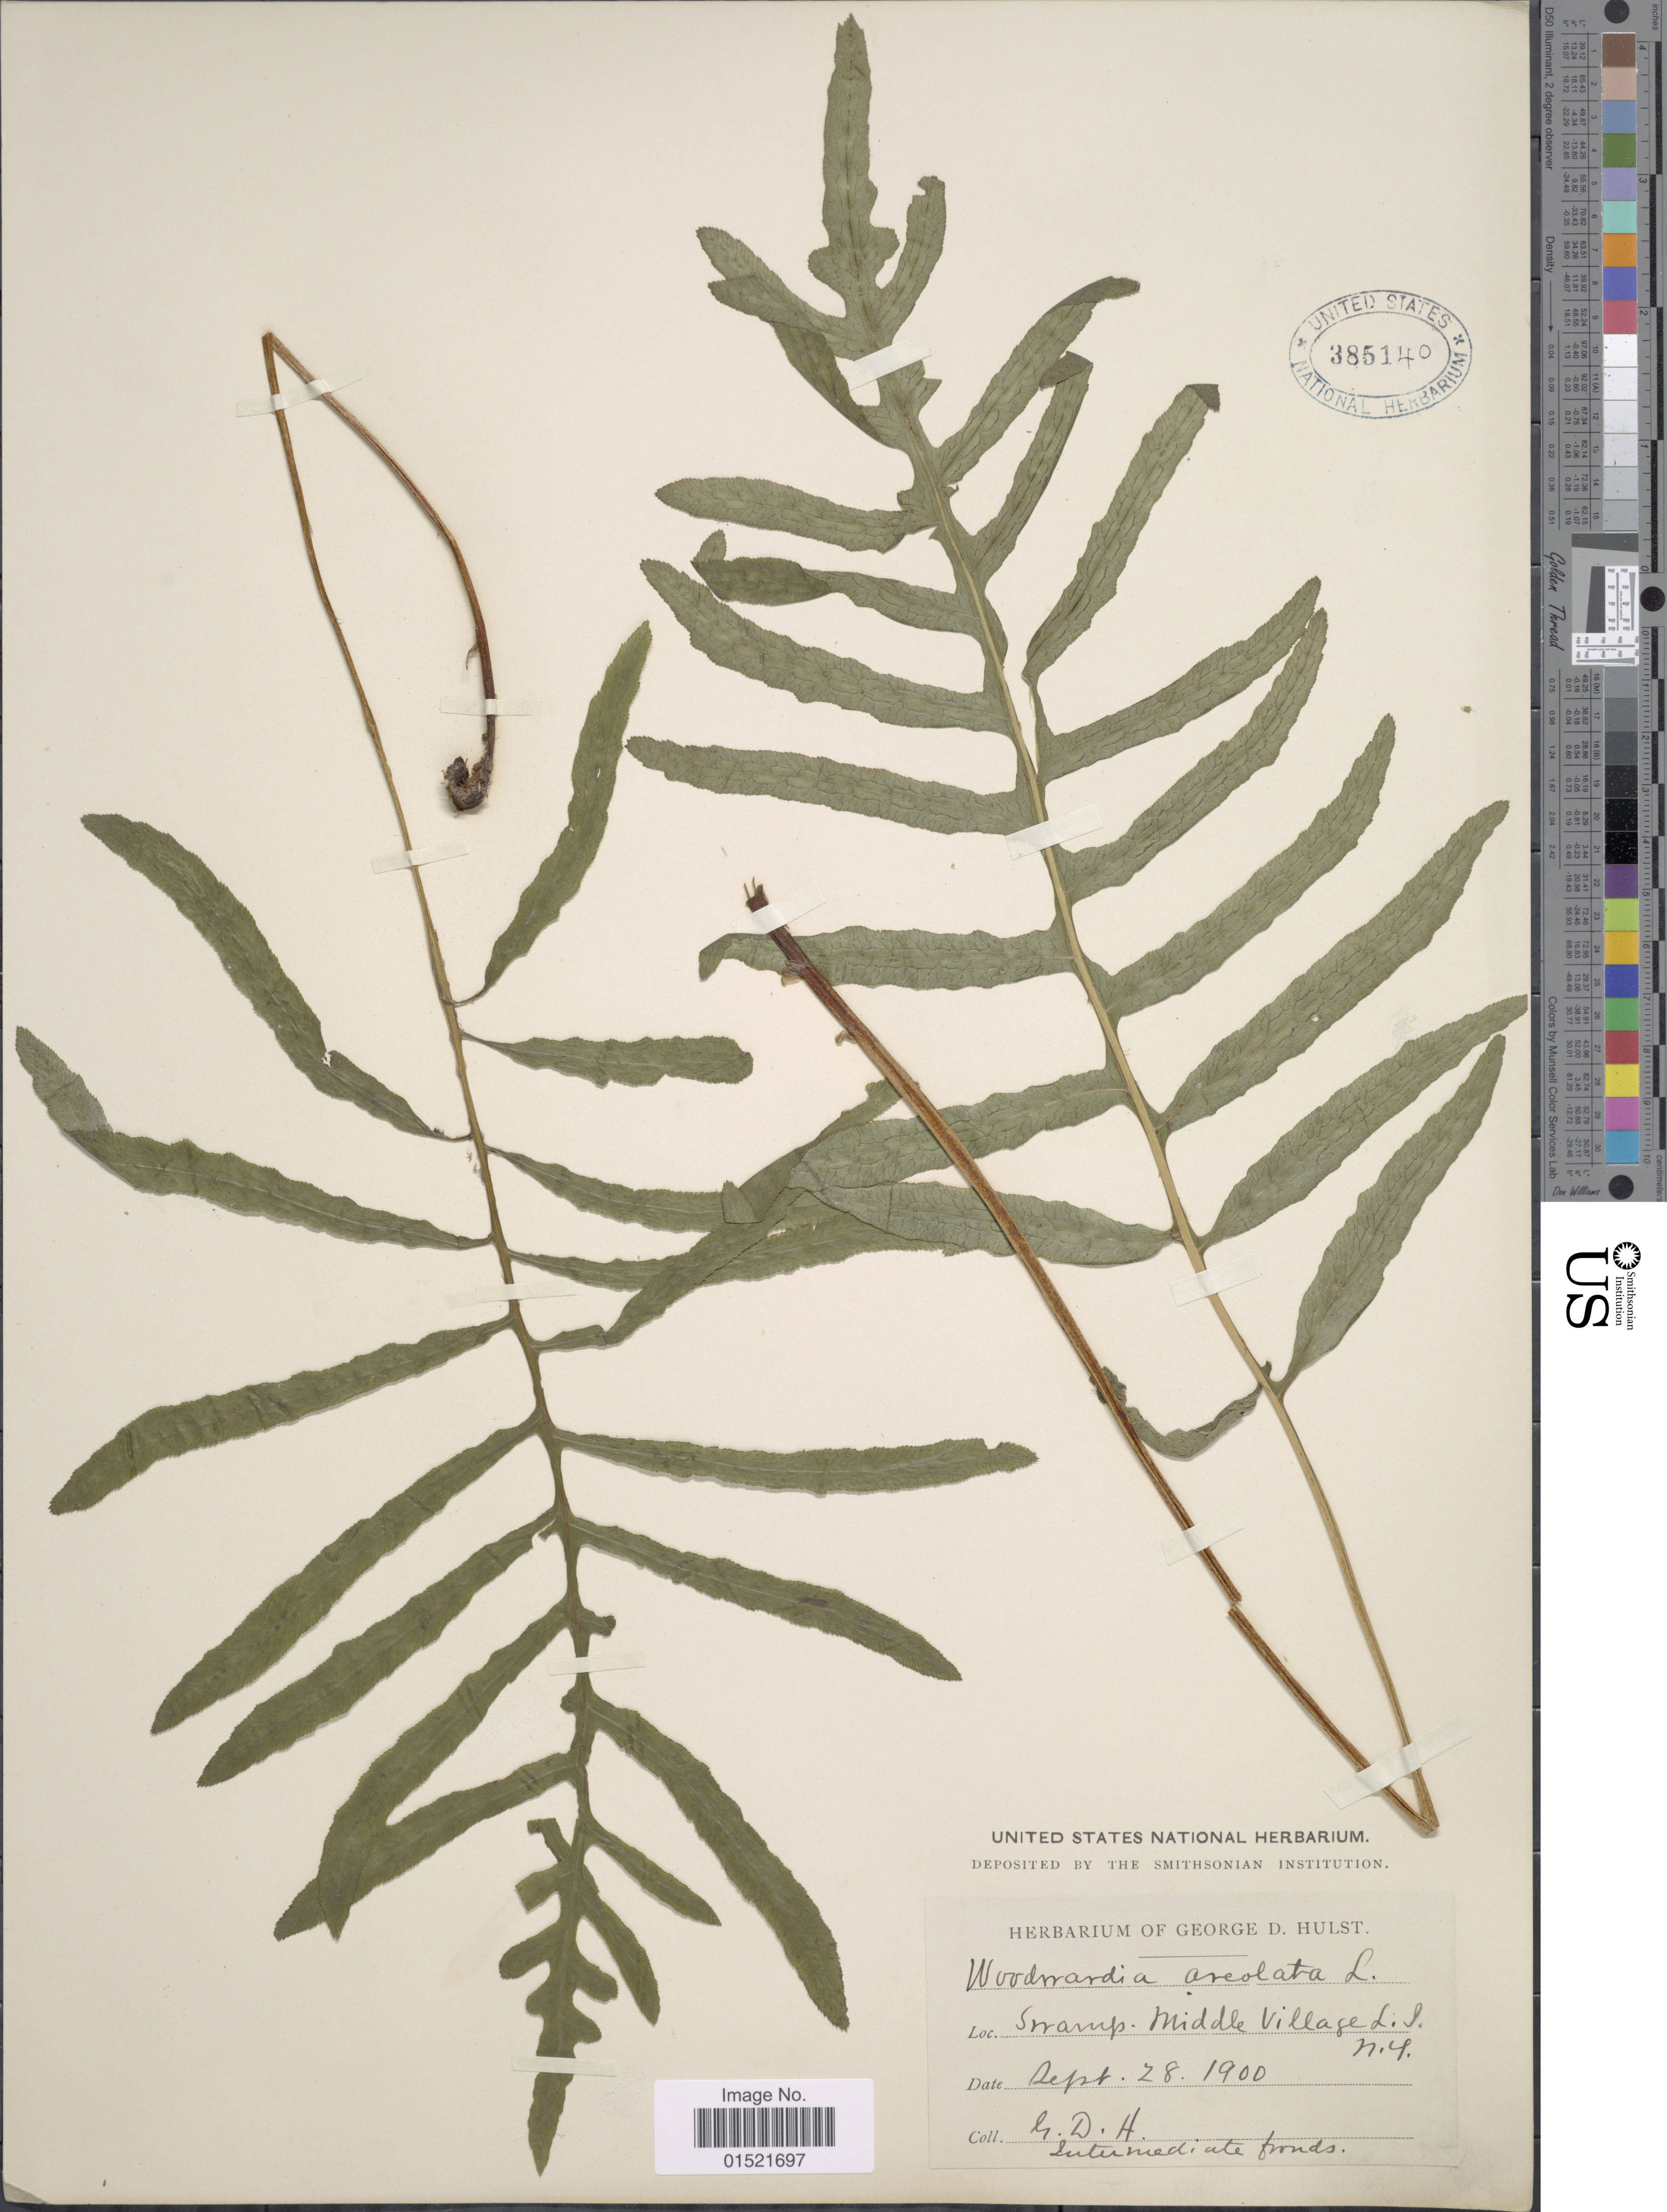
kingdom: Plantae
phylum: Tracheophyta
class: Polypodiopsida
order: Polypodiales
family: Blechnaceae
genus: Woodwardia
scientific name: Woodwardia areolata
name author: (L.) T. Moore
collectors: G. Hulst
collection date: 1900-09-28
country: United States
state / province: New York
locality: Swamp Middle Village L. I., N. Y.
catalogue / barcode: US 385140